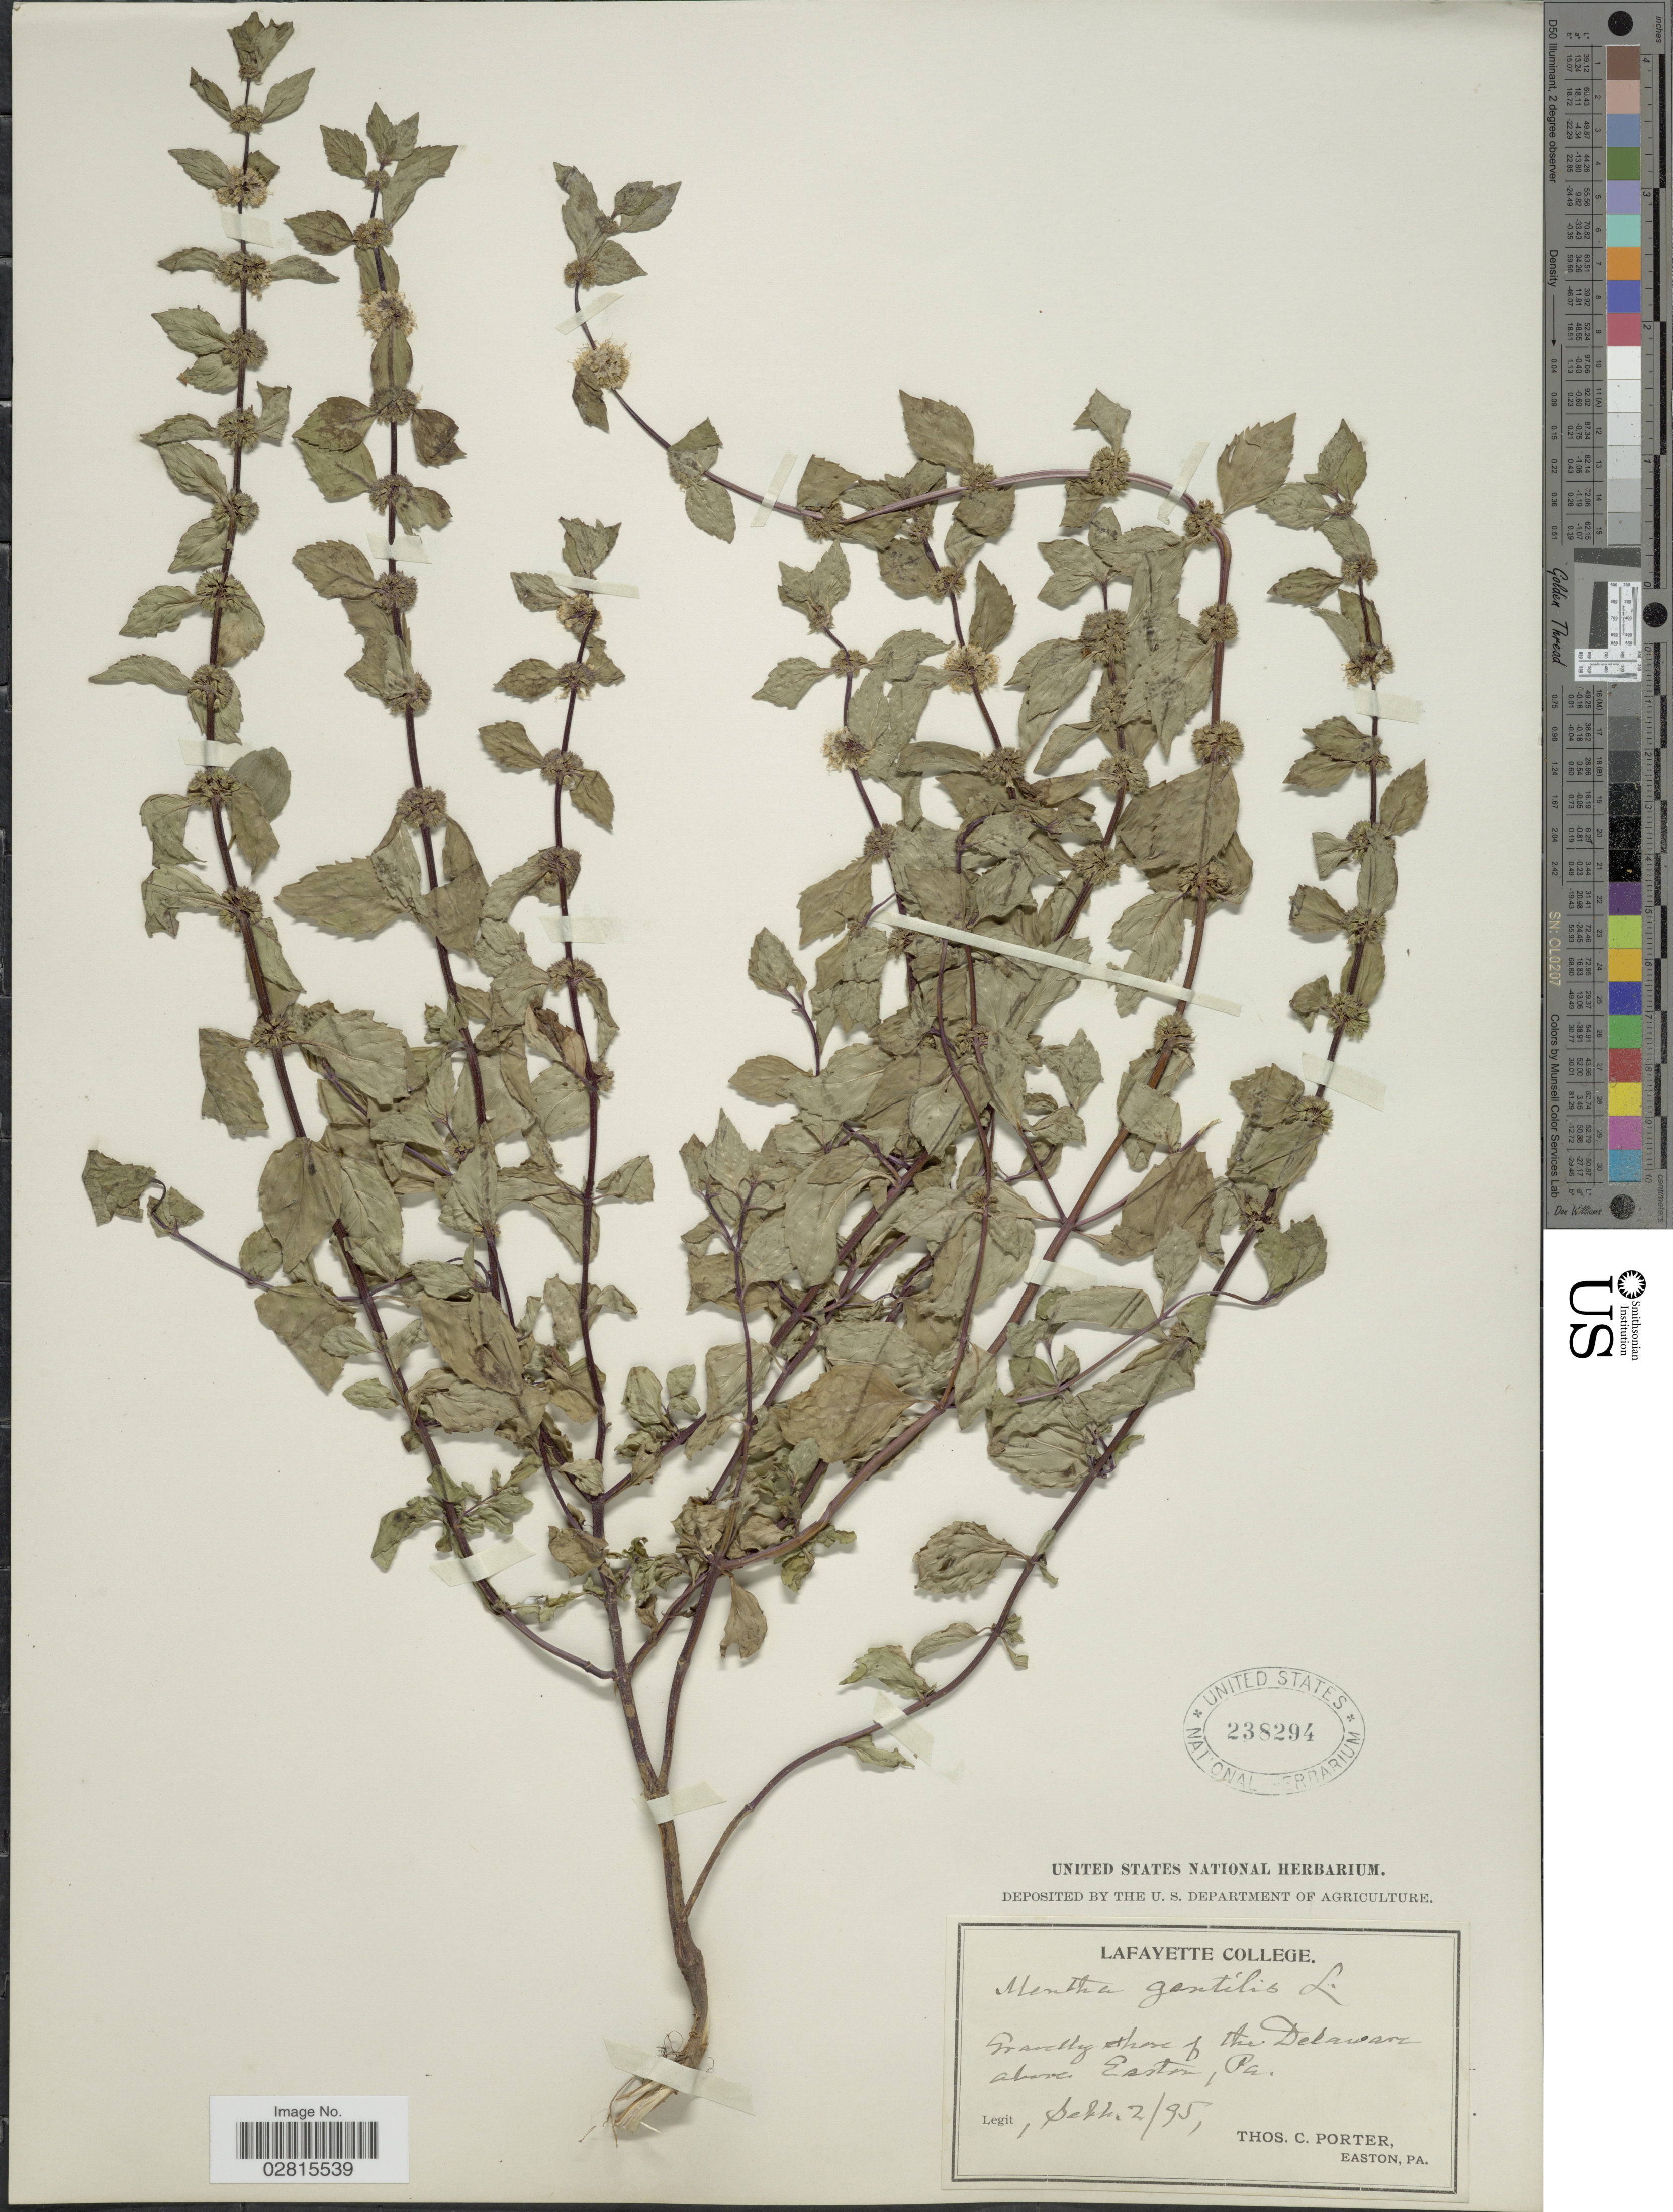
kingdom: Plantae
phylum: Tracheophyta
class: Magnoliopsida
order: Lamiales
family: Lamiaceae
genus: Mentha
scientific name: Mentha x gentilis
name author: L.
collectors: T. Porter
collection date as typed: Transcribed d/m/y: 2/9/95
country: United States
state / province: Pennsylvania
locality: Shore of the Delaware above Easton, Pa.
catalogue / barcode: US 238294